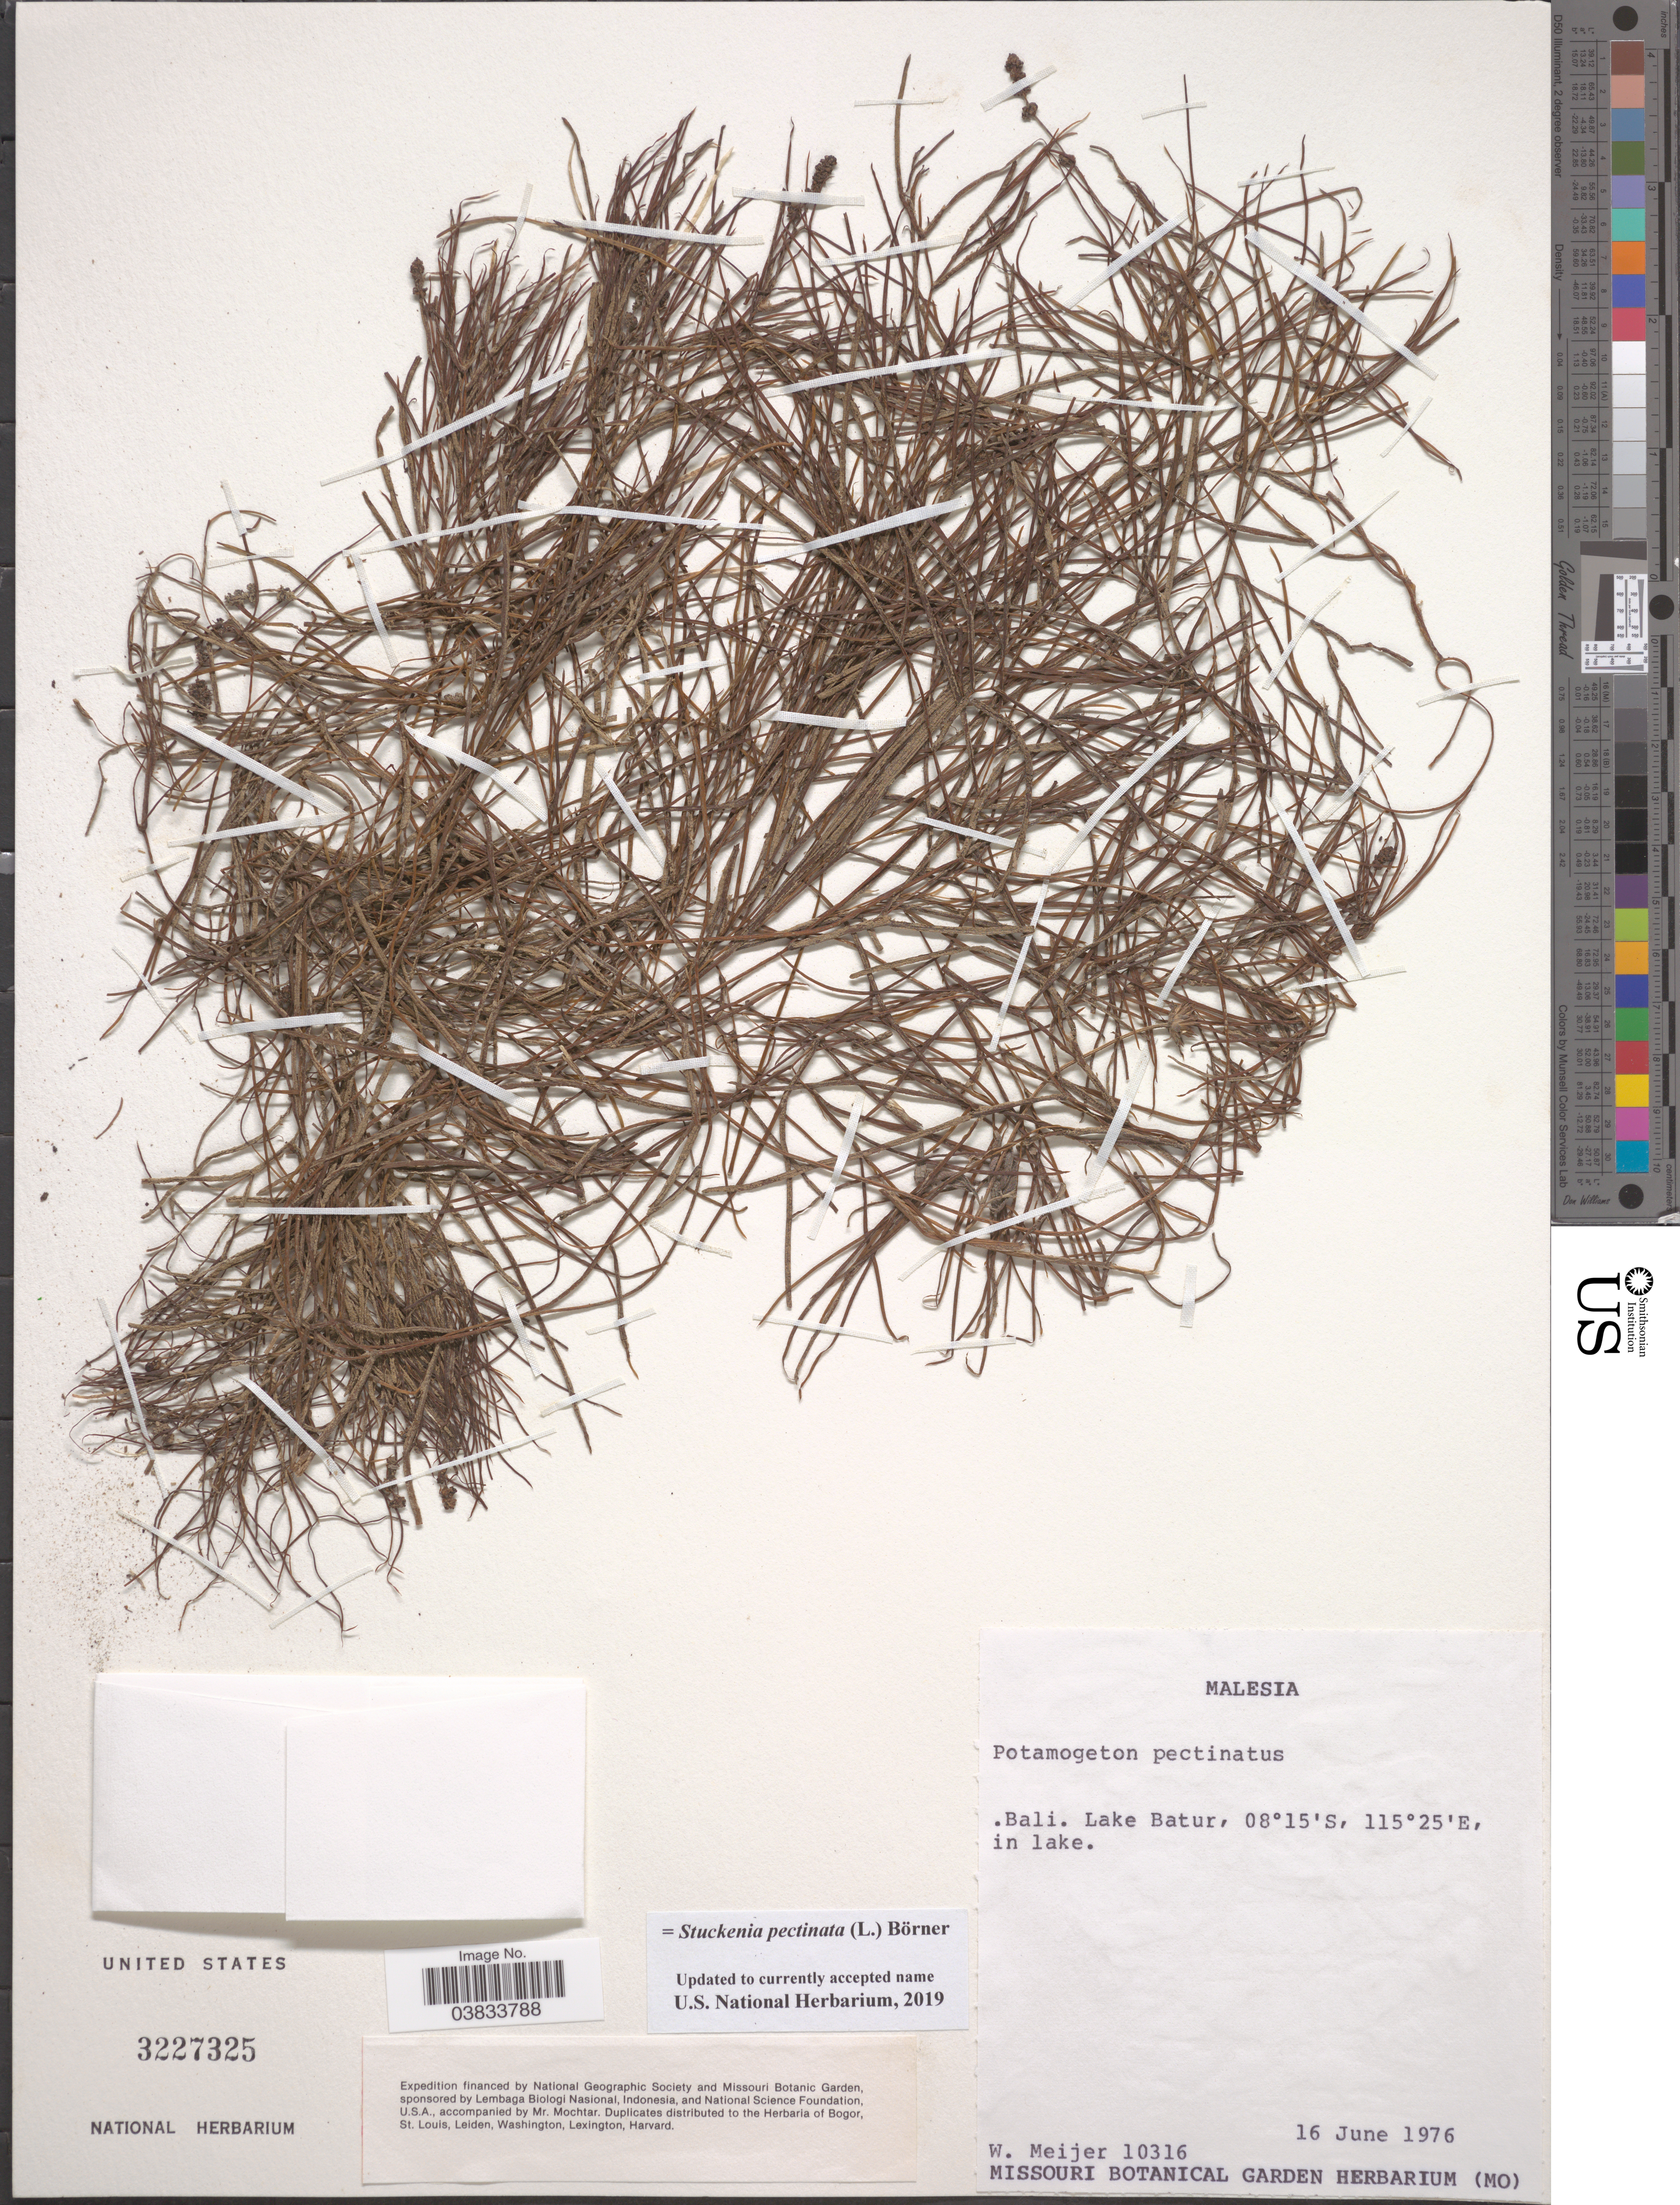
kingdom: Plantae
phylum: Tracheophyta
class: Liliopsida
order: Alismatales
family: Potamogetonaceae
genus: Stuckenia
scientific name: Stuckenia pectinata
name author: (L.) Börner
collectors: W. Meijer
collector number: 10316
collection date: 1976-06-16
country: Indonesia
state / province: Nusa Tenggara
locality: Malesia. Bali. Lake Batur.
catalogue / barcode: US 3227325